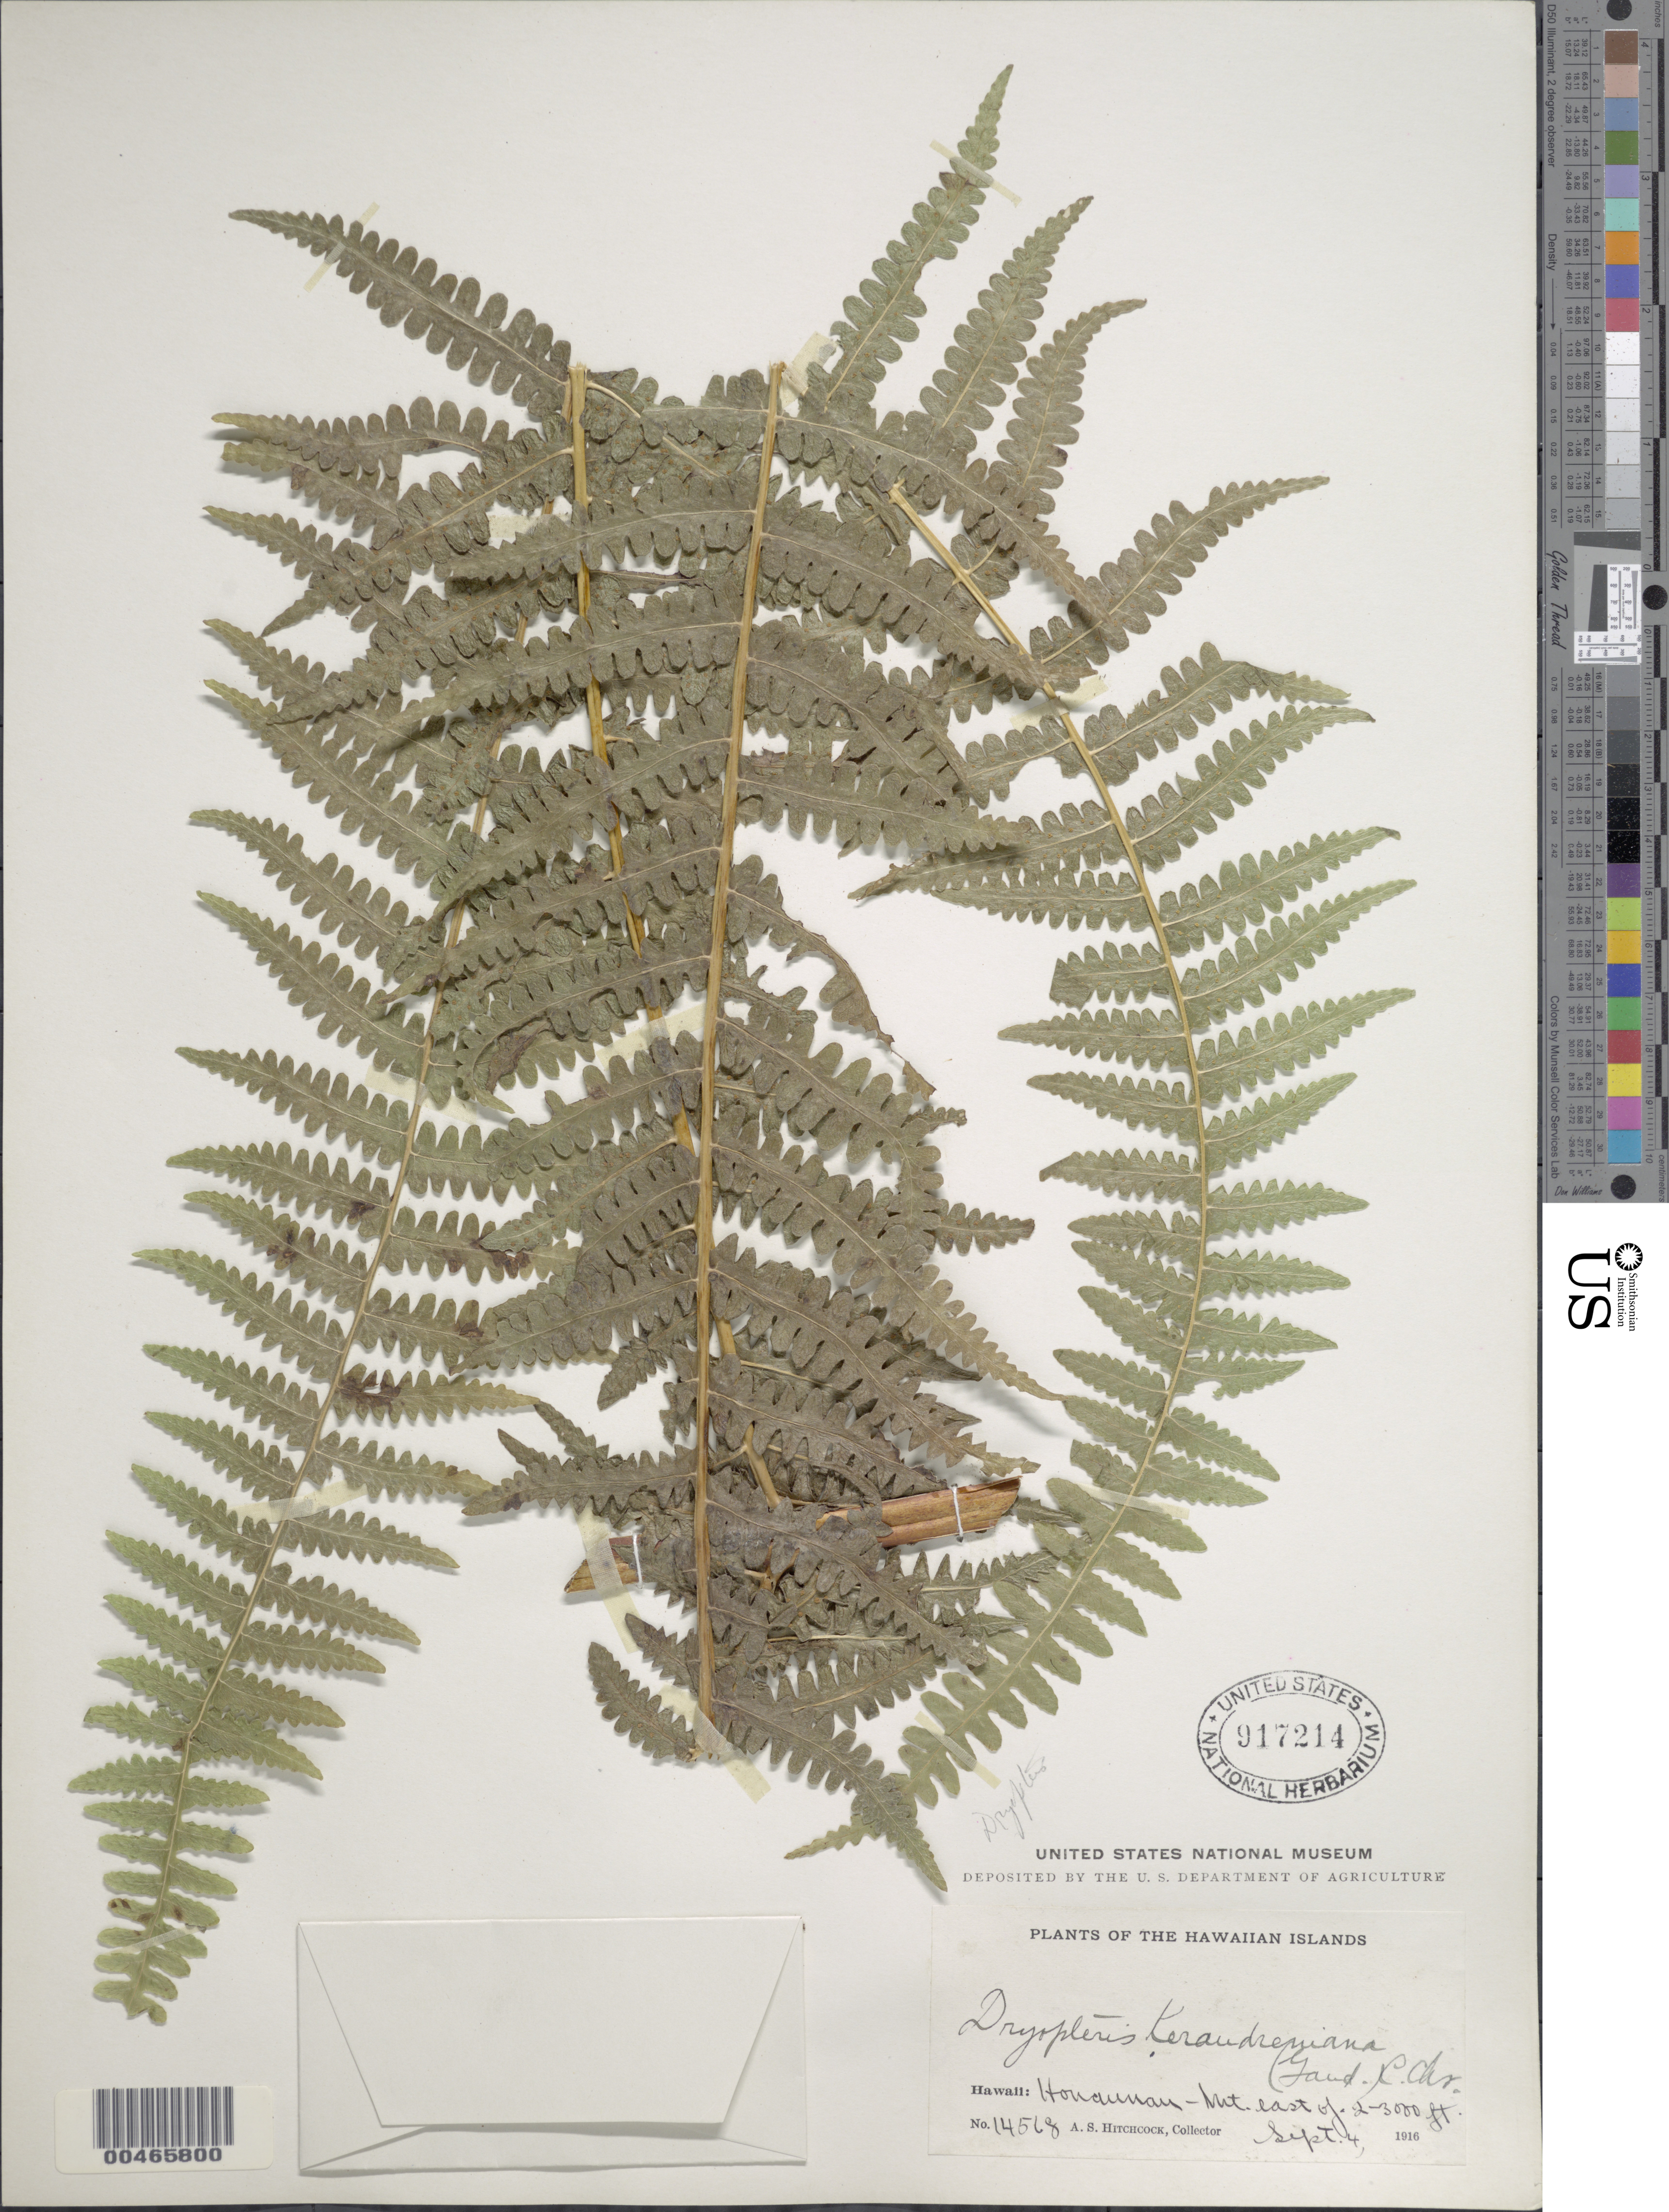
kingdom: Plantae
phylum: Tracheophyta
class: Polypodiopsida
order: Polypodiales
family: Thelypteridaceae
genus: Pseudophegopteris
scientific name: Pseudophegopteris keraudreniana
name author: (Gaudich.) Holttum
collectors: A. S. Hitchcock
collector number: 14568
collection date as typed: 4 Sep 1916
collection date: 1916-09-04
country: United States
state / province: Hawaii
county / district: Hawaii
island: Hawaii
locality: Honaunau-Mt. E of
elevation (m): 610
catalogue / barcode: US 917214